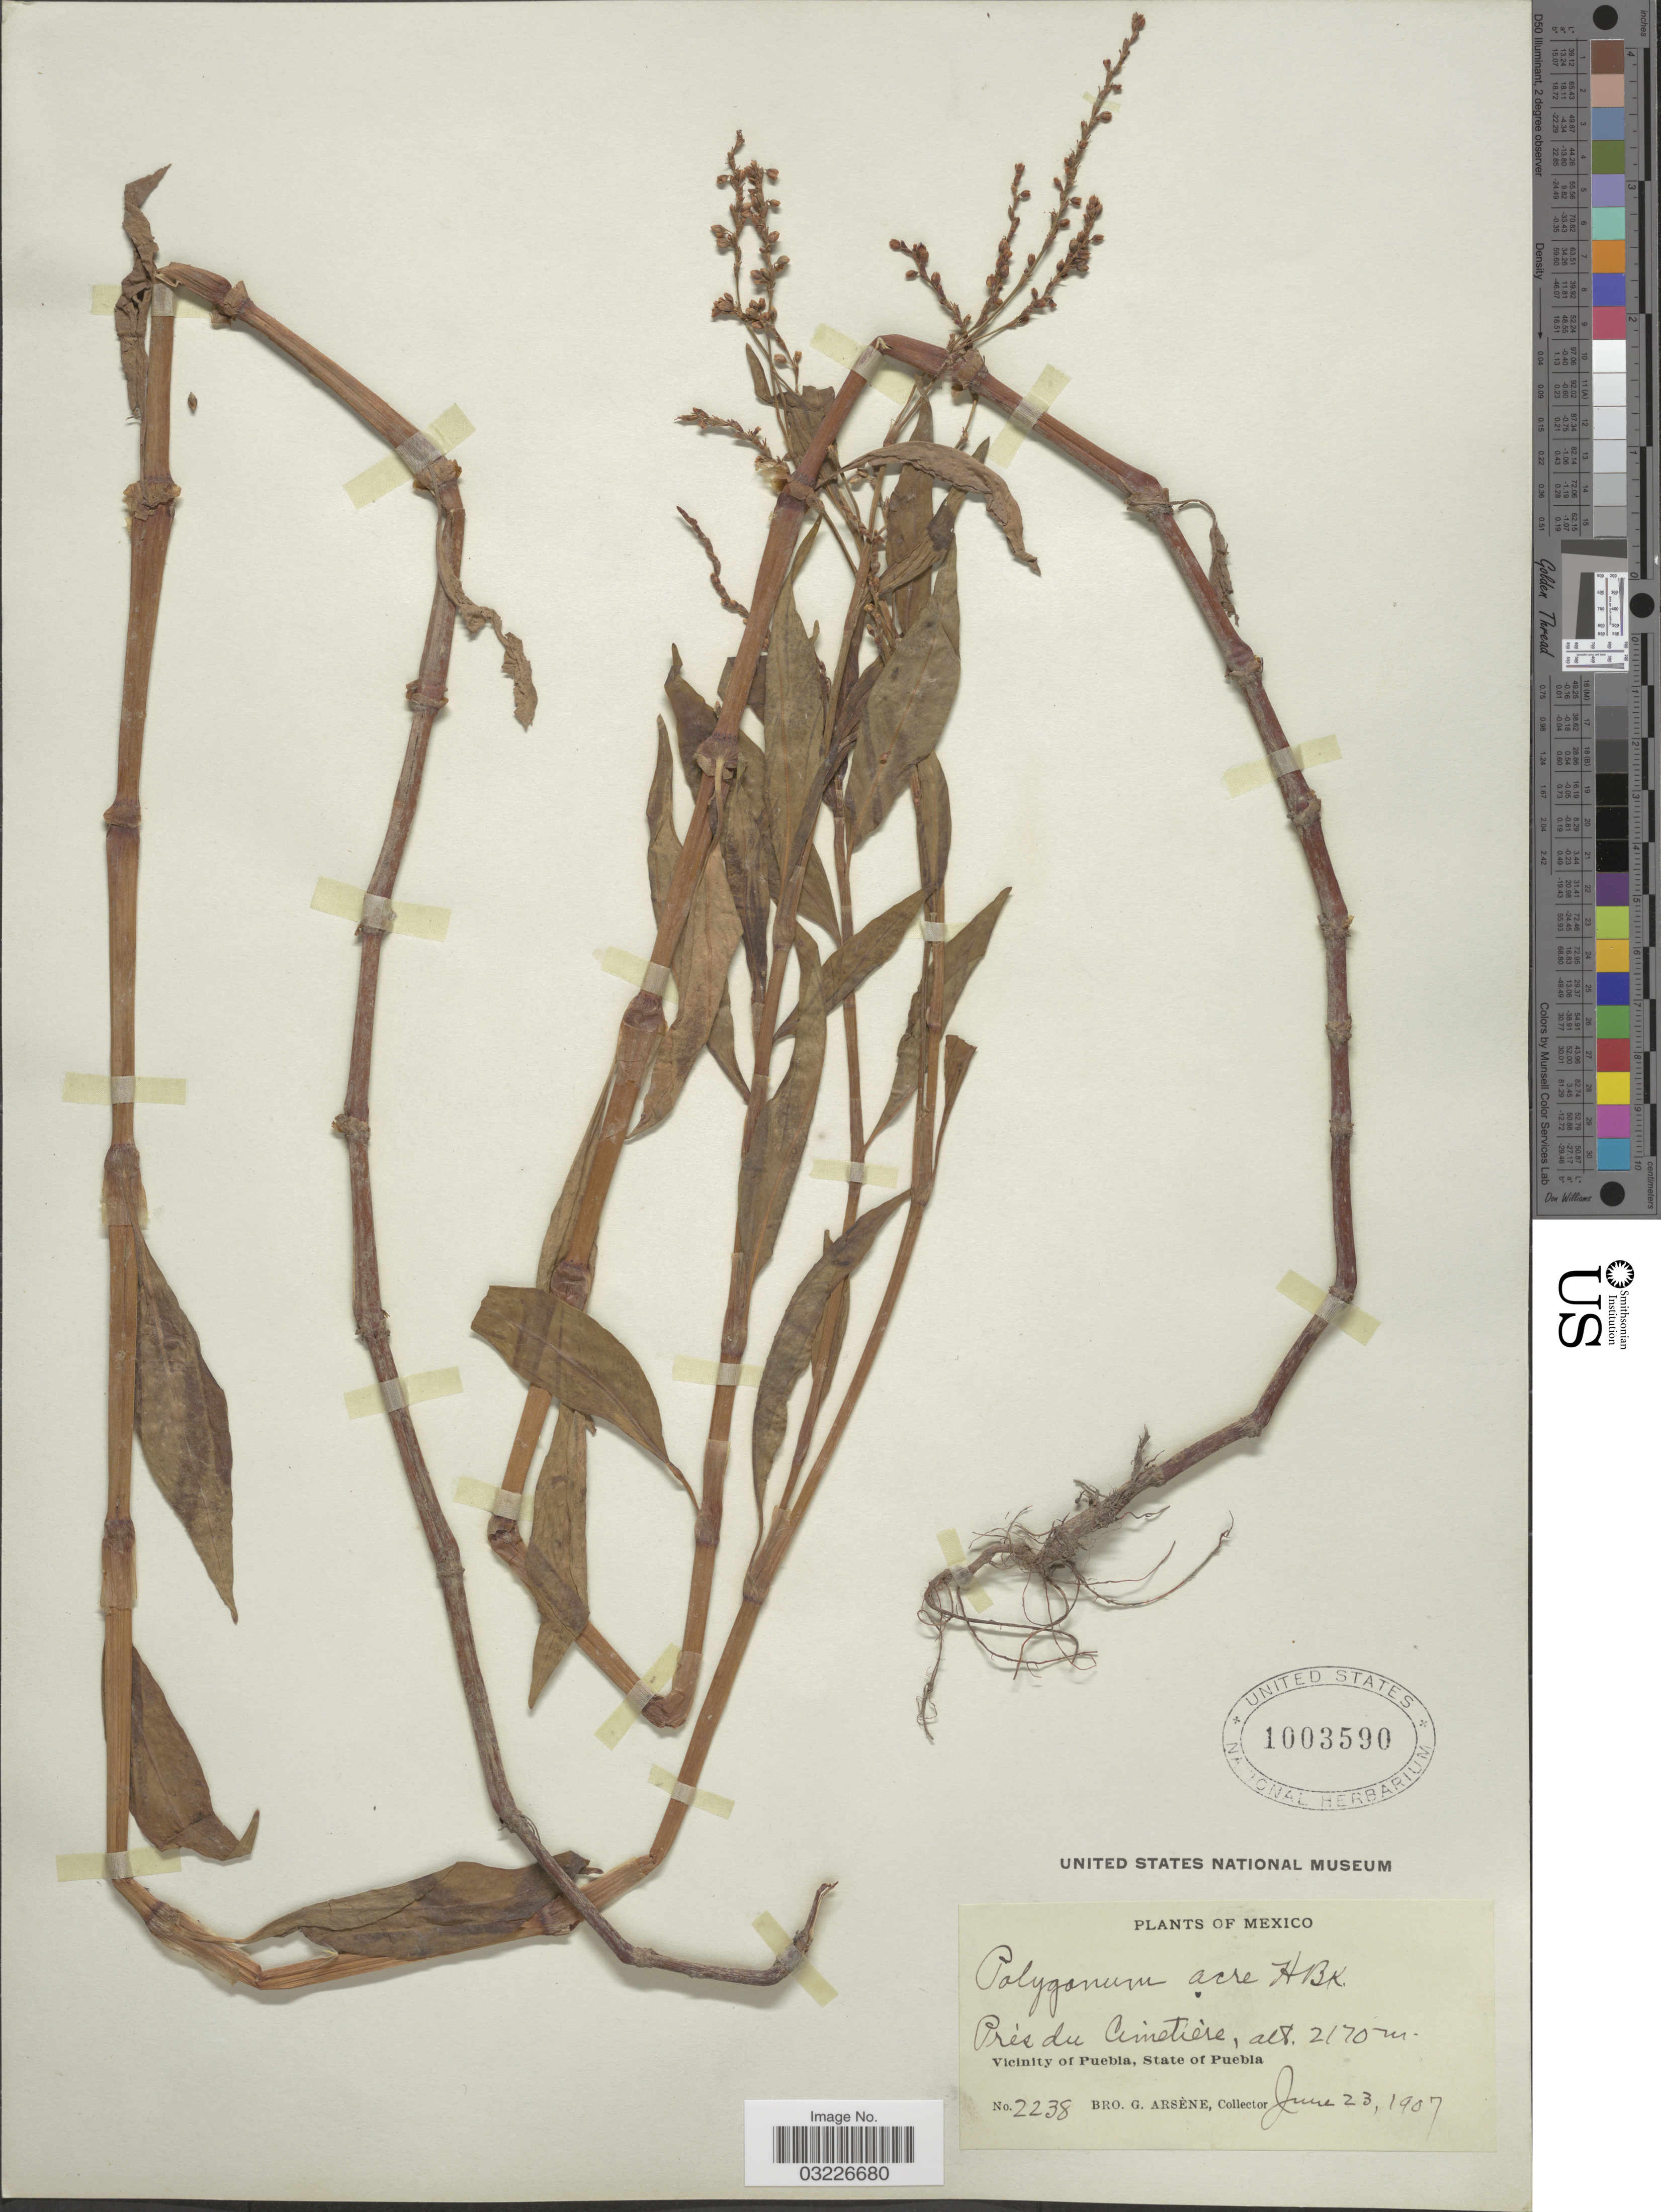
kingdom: Plantae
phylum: Tracheophyta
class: Magnoliopsida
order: Caryophyllales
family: Polygonaceae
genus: Persicaria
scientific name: Persicaria punctata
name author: (Elliott) Small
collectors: Bro. G. Arsène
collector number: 2238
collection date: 1907-06-23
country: Mexico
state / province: Puebla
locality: Près du Cimetière, Vicinity of Puebla.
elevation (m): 2170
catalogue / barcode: US 1003590